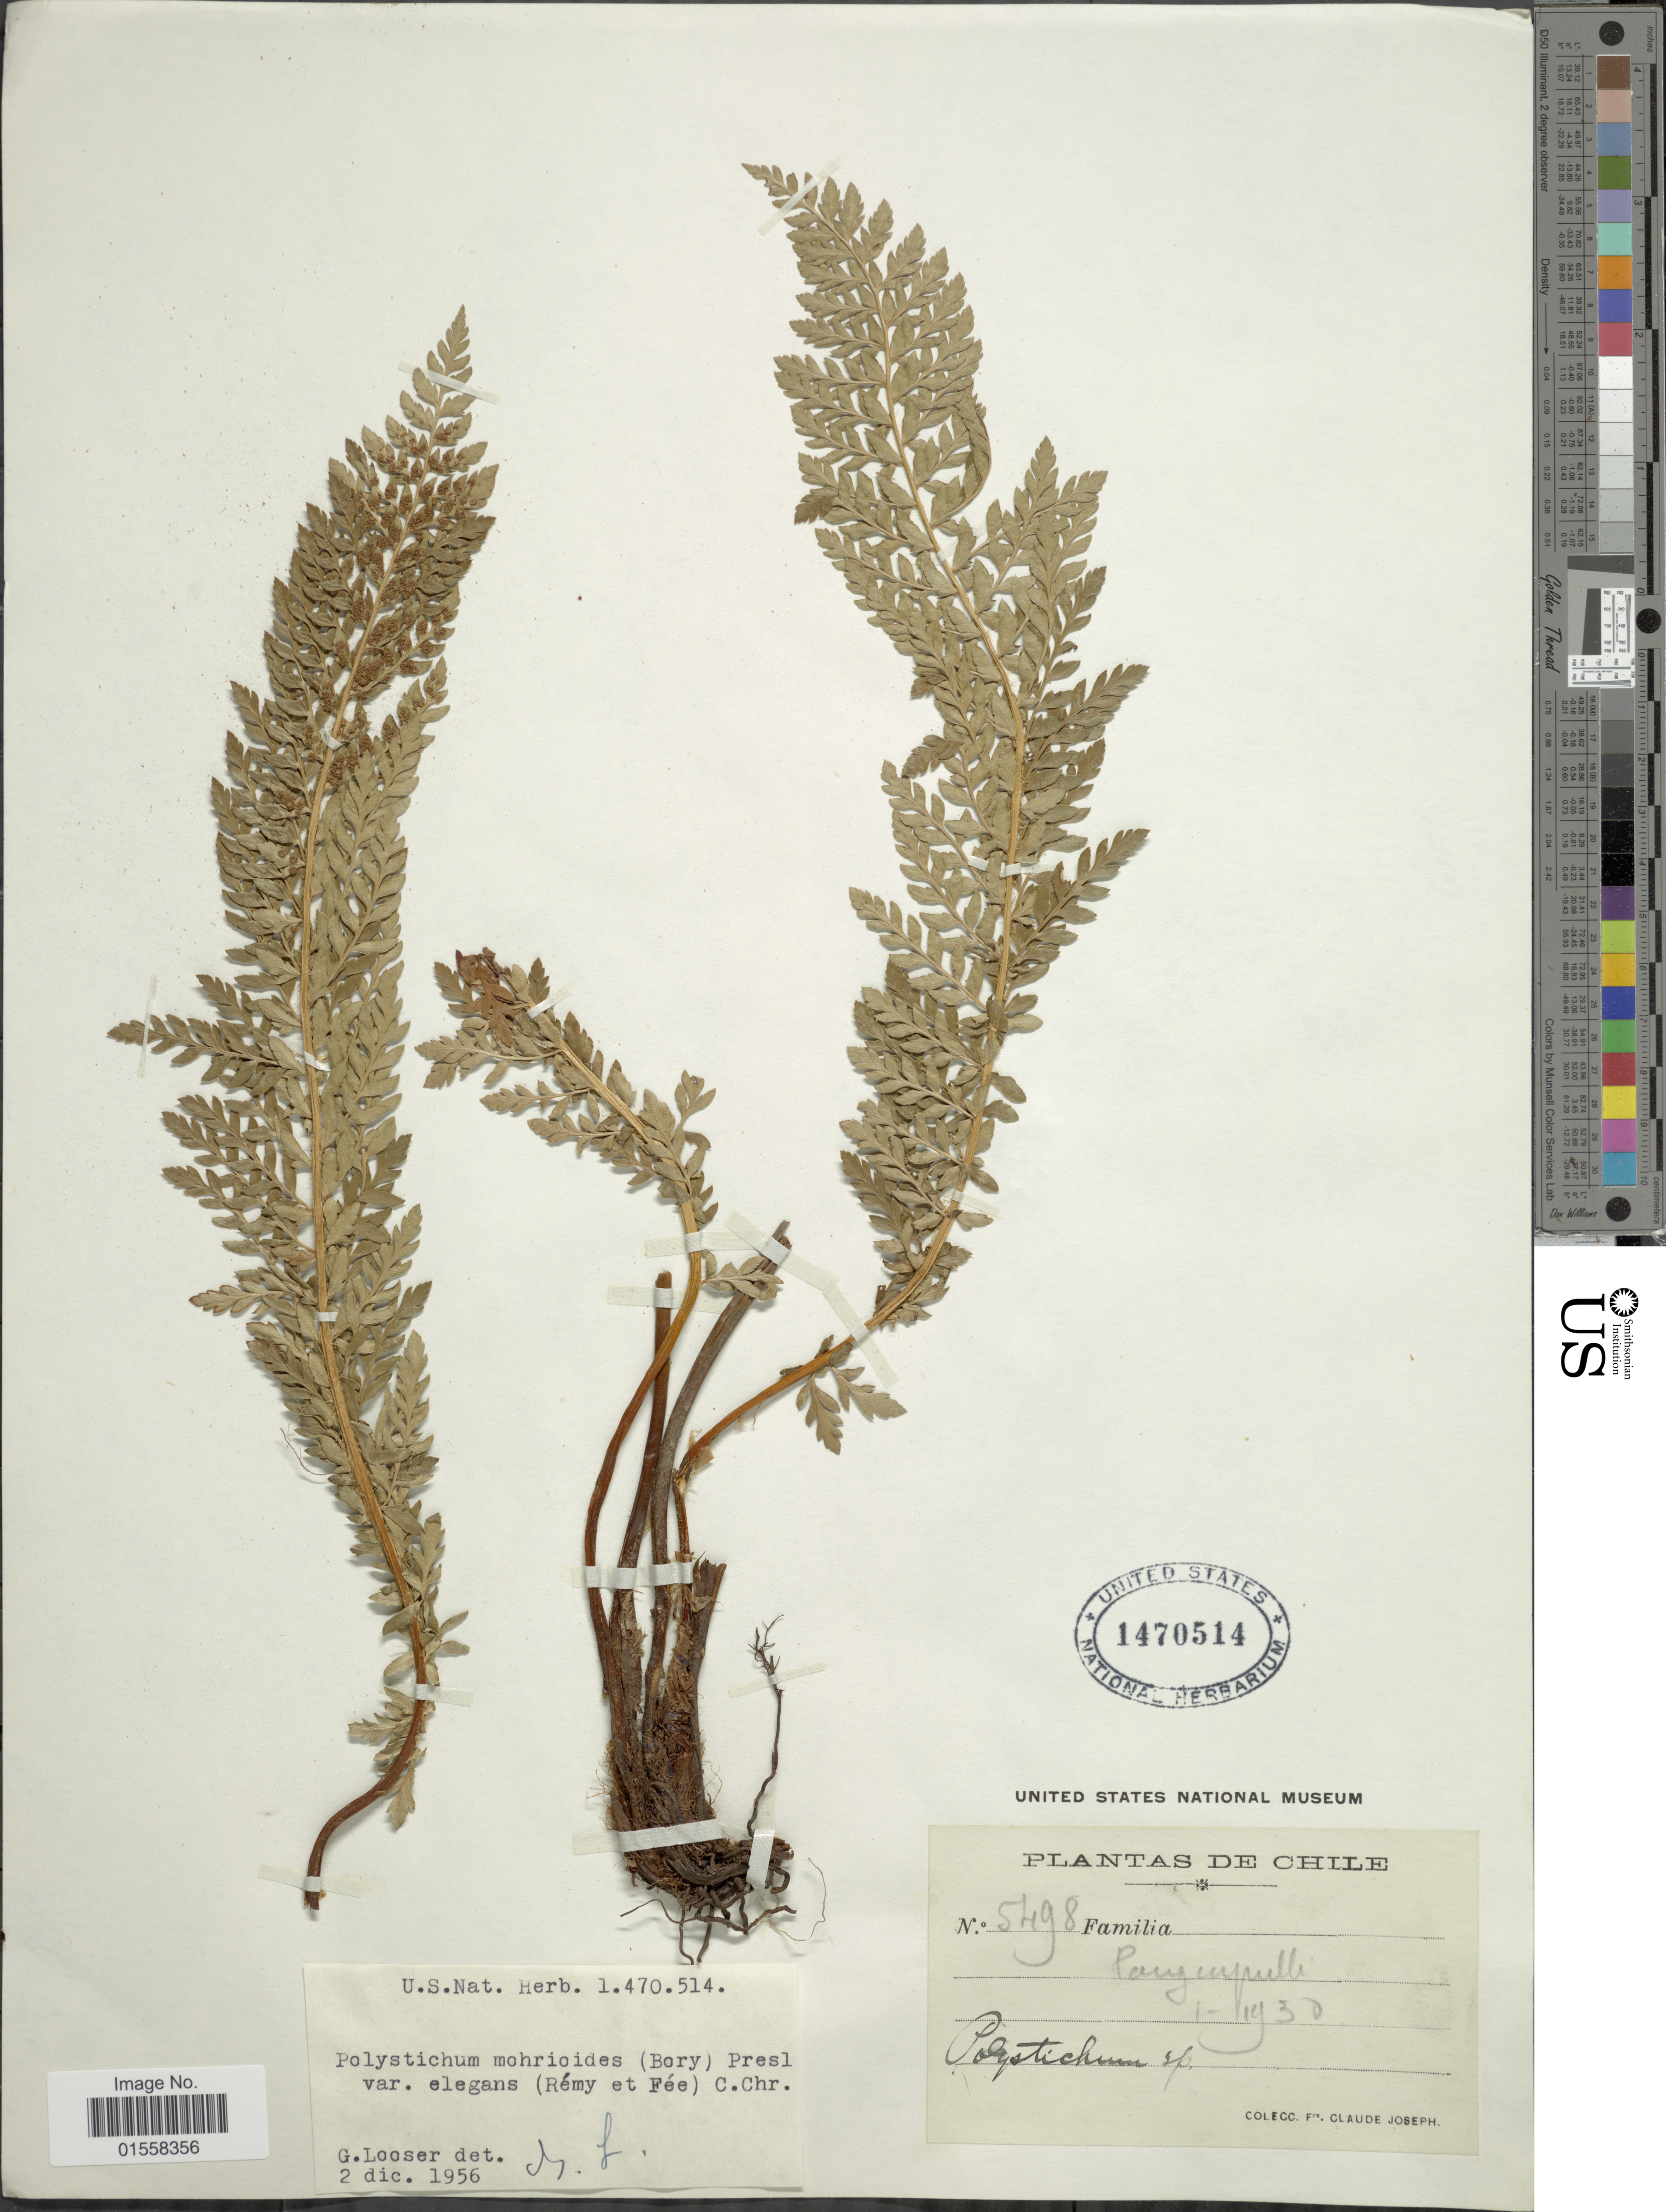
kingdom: Plantae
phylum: Tracheophyta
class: Polypodiopsida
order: Polypodiales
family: Dryopteridaceae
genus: Polystichum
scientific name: Polystichum mohrioides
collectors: Bro. Claude-Joseph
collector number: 5498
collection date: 1930-01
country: Chile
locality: Panguipulli.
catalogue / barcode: US 1470514